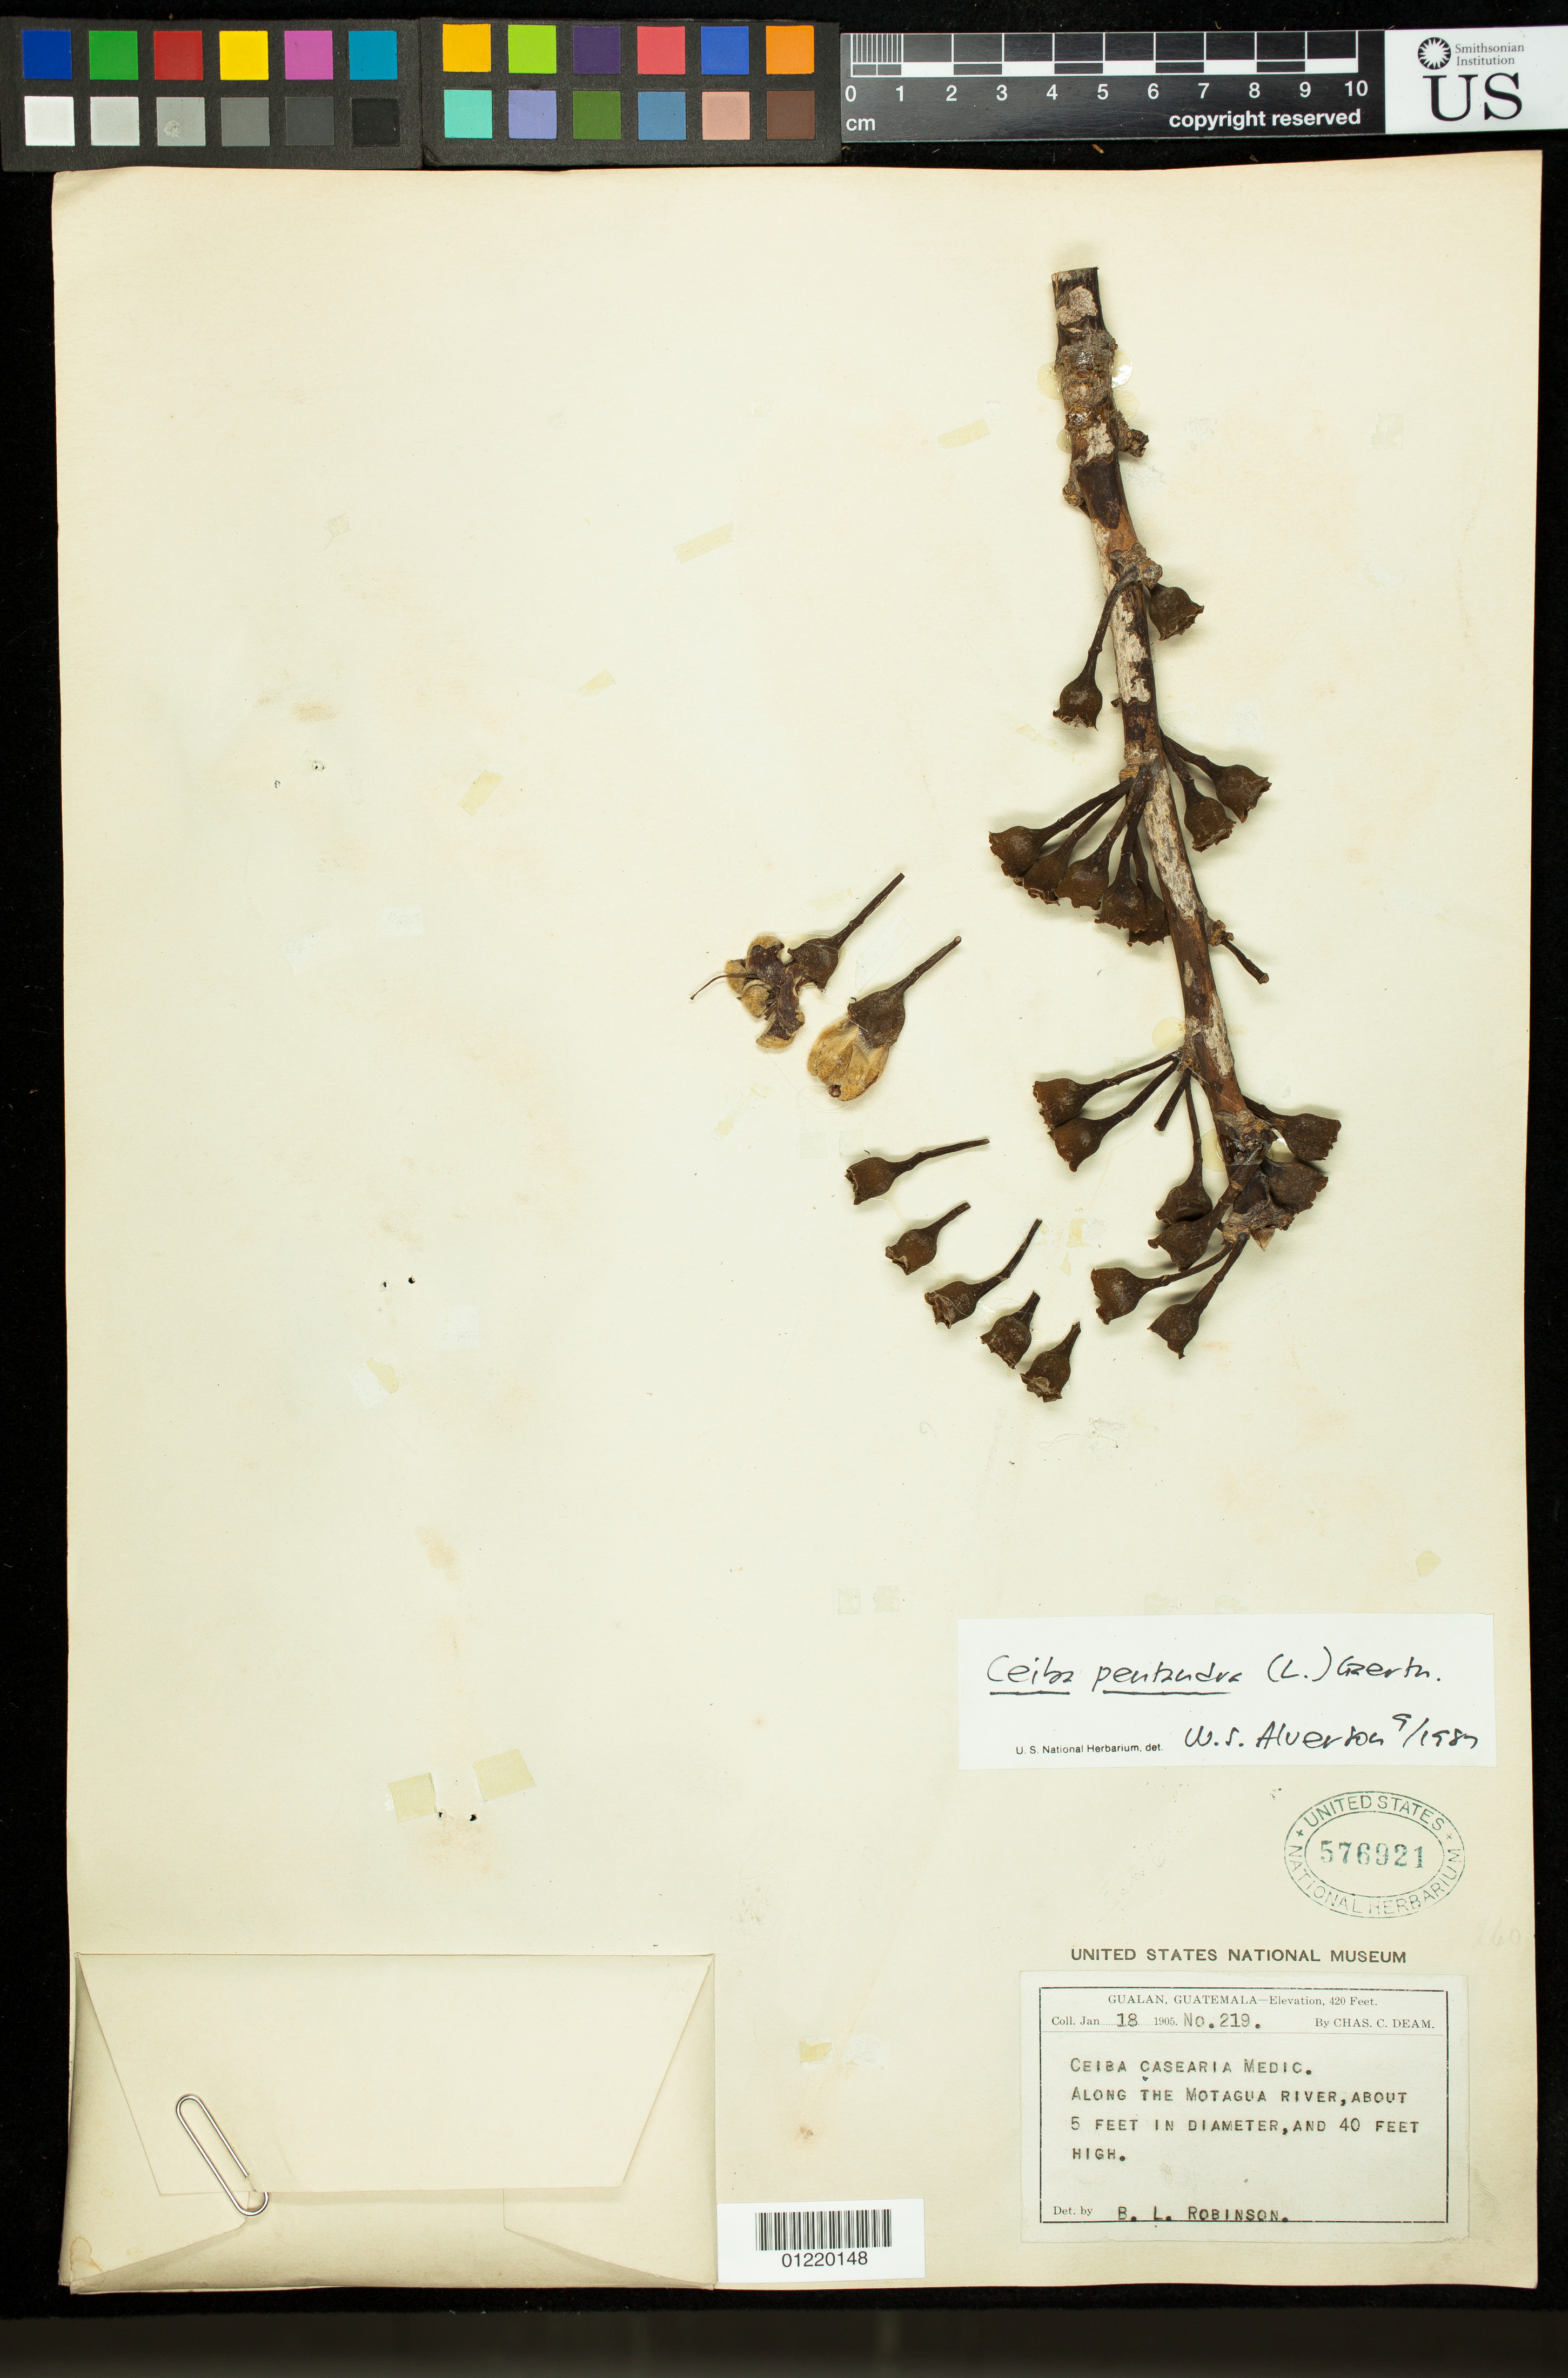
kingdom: Plantae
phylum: Tracheophyta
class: Magnoliopsida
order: Malvales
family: Malvaceae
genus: Ceiba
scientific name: Ceiba parvifolia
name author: Rose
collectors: C. C. Deam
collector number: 219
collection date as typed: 1/18/1905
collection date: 1905-01-18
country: Guatemala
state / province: Zacapa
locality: Gualan: Along the Motagua river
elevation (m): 128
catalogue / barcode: US 576921